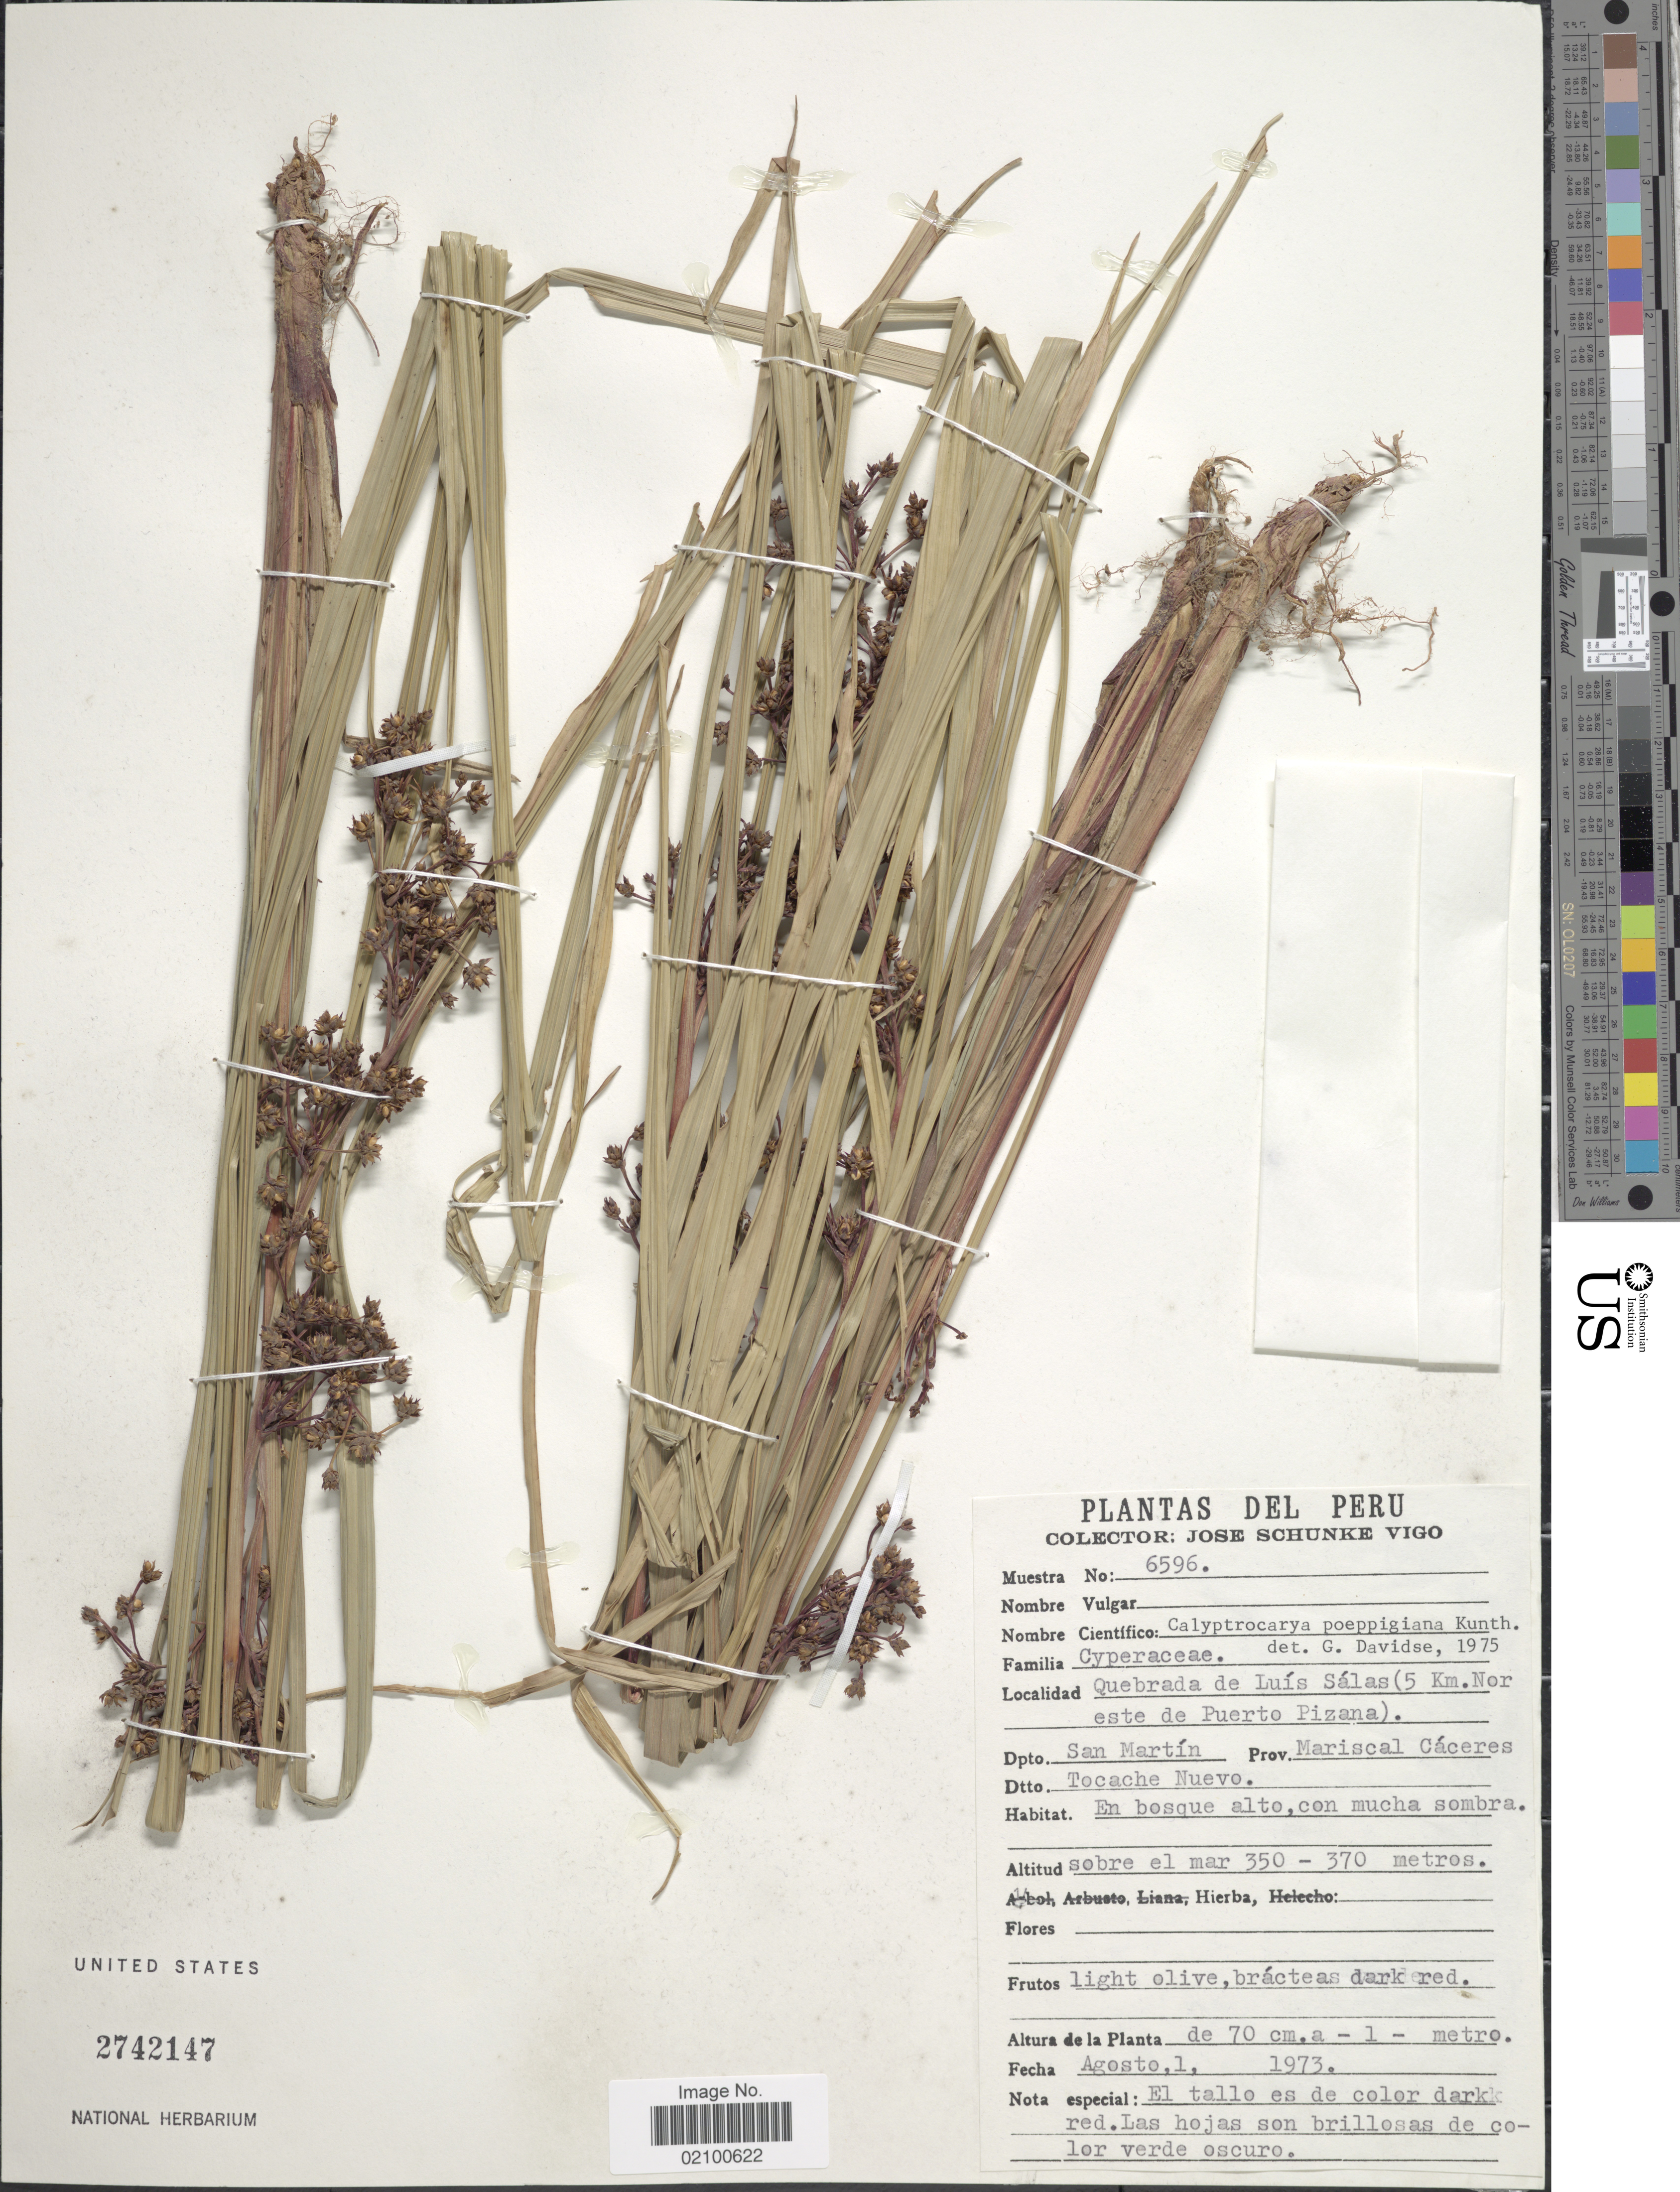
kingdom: Plantae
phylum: Tracheophyta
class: Liliopsida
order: Poales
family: Cyperaceae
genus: Calyptrocarya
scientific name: Calyptrocarya poeppigiana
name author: Kunth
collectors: J. Schunke Vigo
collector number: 6596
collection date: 1973-08-01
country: Peru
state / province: San Martín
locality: Quebrada de Luis Salas (5 km Nor este de Puerto Pizana) Prov. Mariscal Caceres, Dtto. Tocache Nuevo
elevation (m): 350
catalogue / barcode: US 2742147